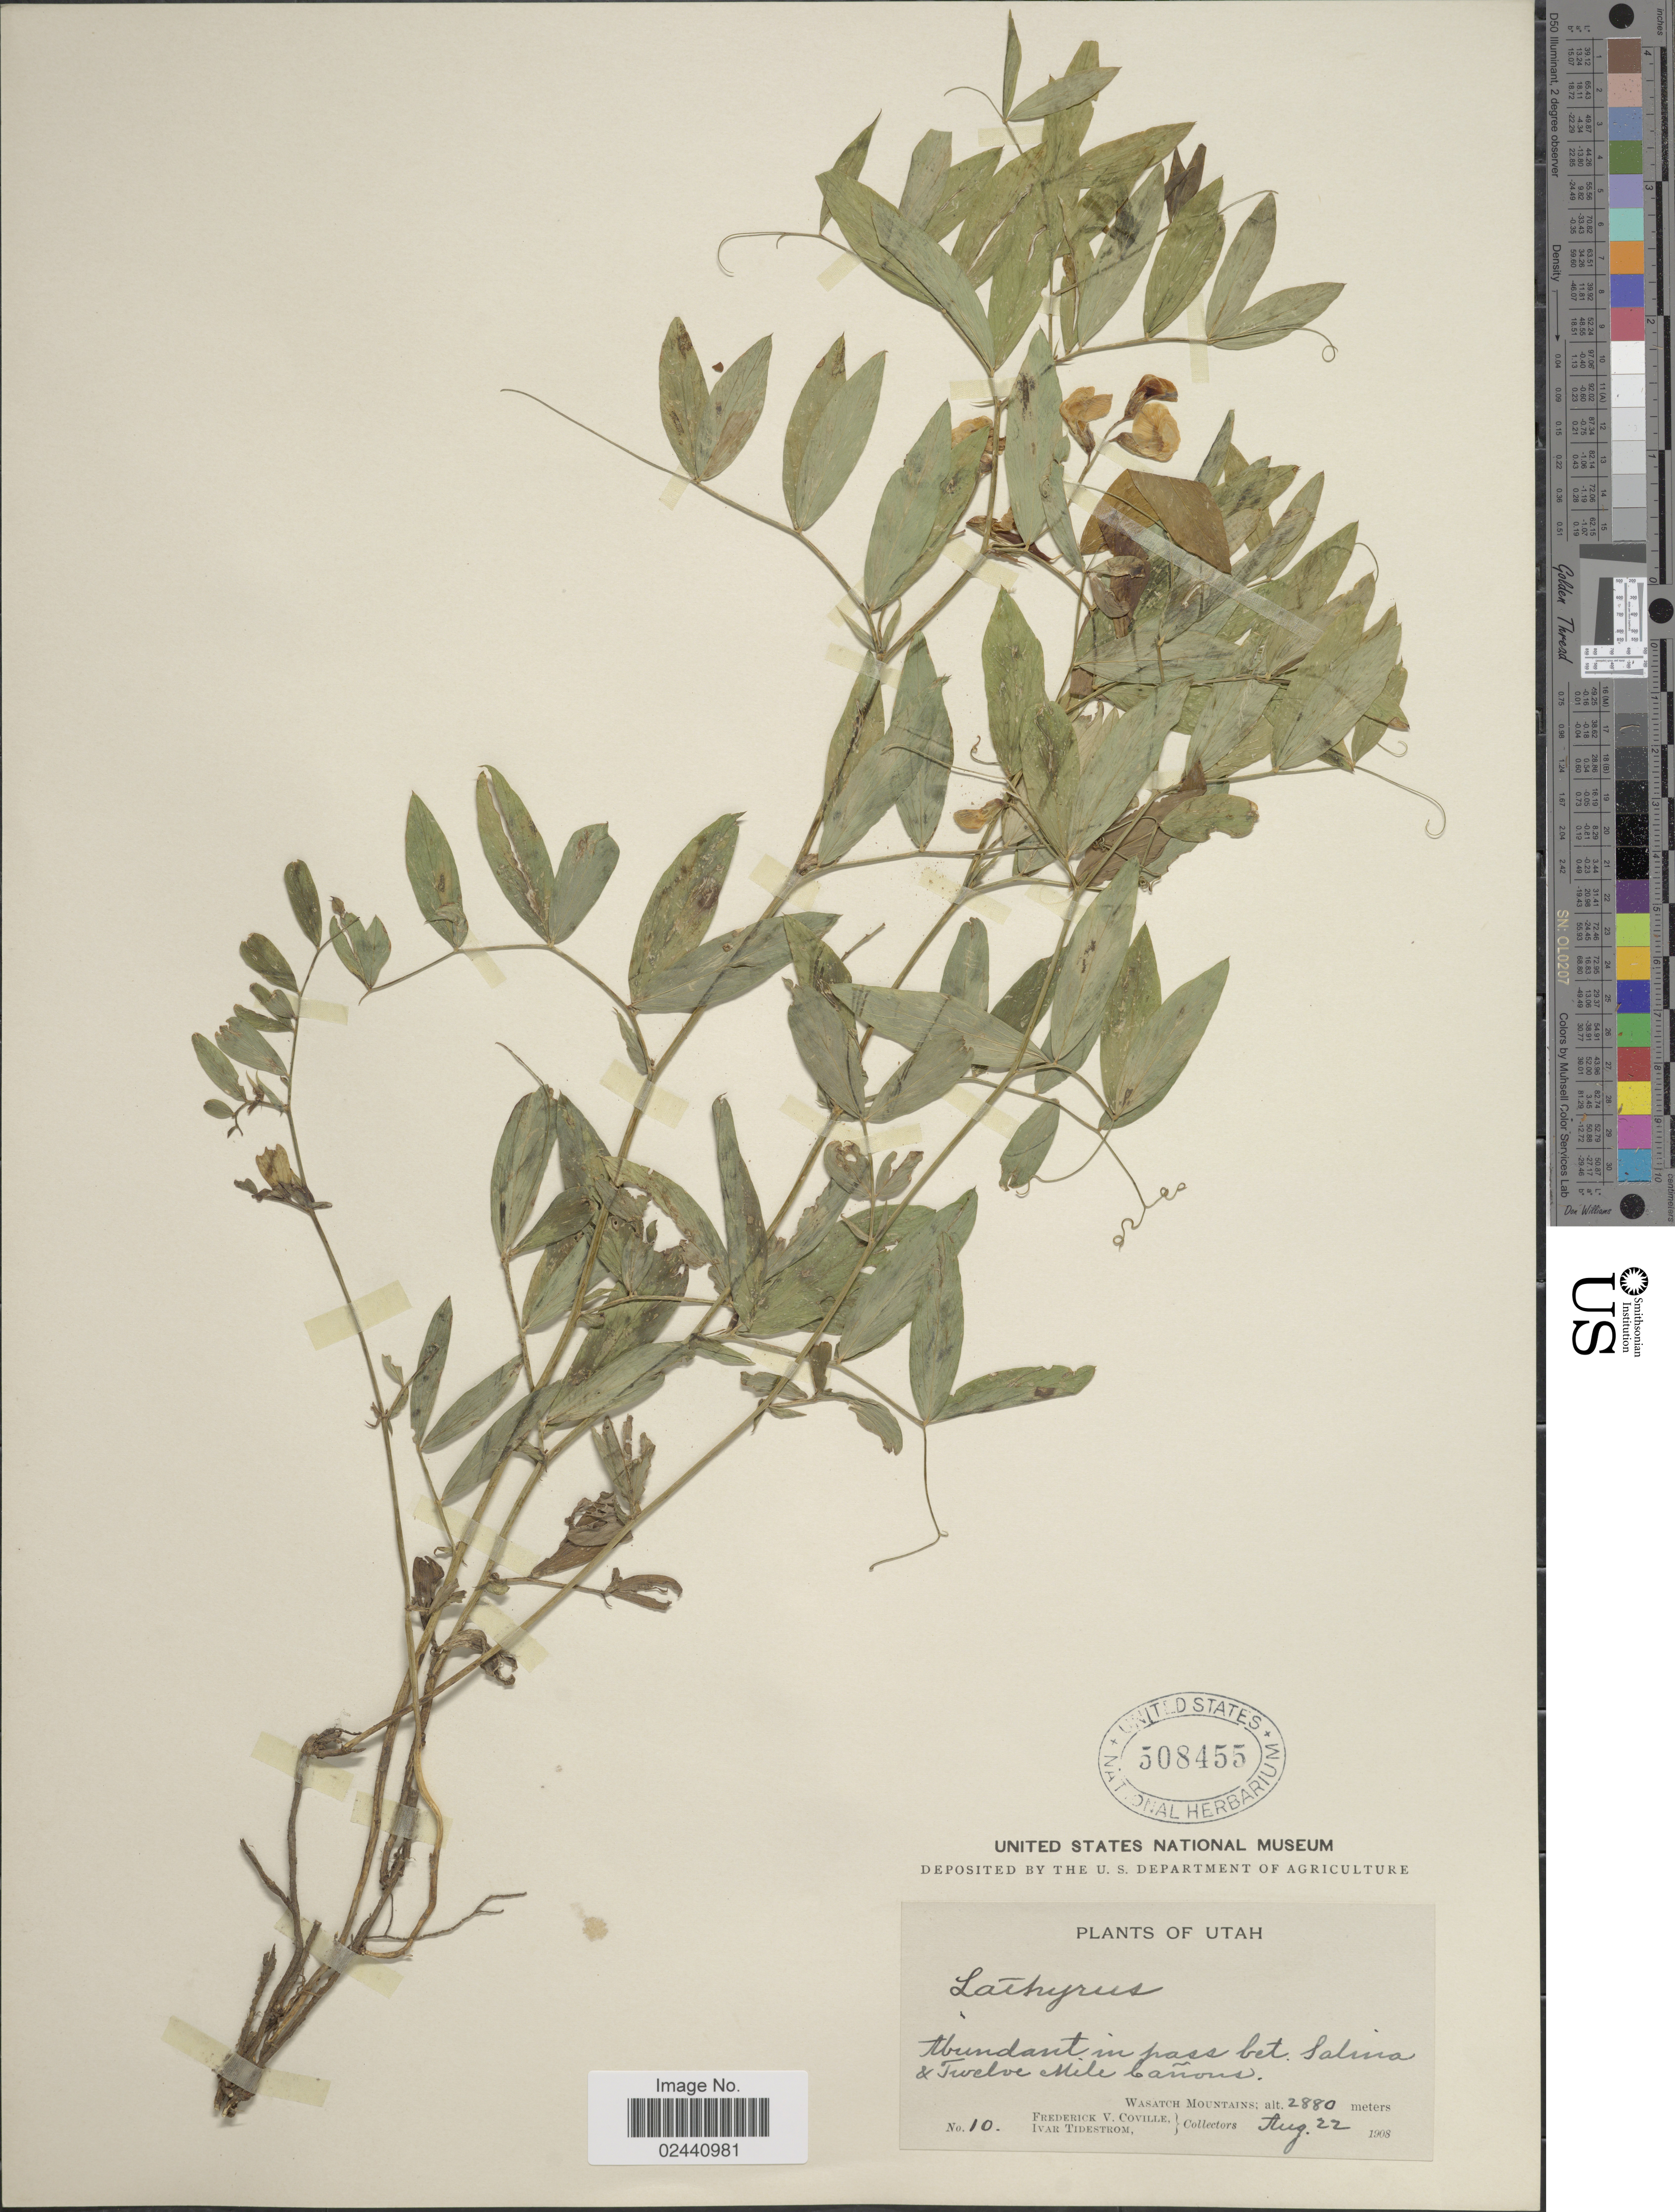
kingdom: Plantae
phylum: Tracheophyta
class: Magnoliopsida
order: Fabales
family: Fabaceae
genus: Lathyrus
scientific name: Lathyrus leucanthus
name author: Rydb.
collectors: F. V. Coville & I. F. Tidestrom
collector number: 10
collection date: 1908-08-22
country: United States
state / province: Utah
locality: Abundnat in pass bet. Salina & Twelve Mile Canons. Wasatch Mountains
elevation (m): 2880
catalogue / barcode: US 508455